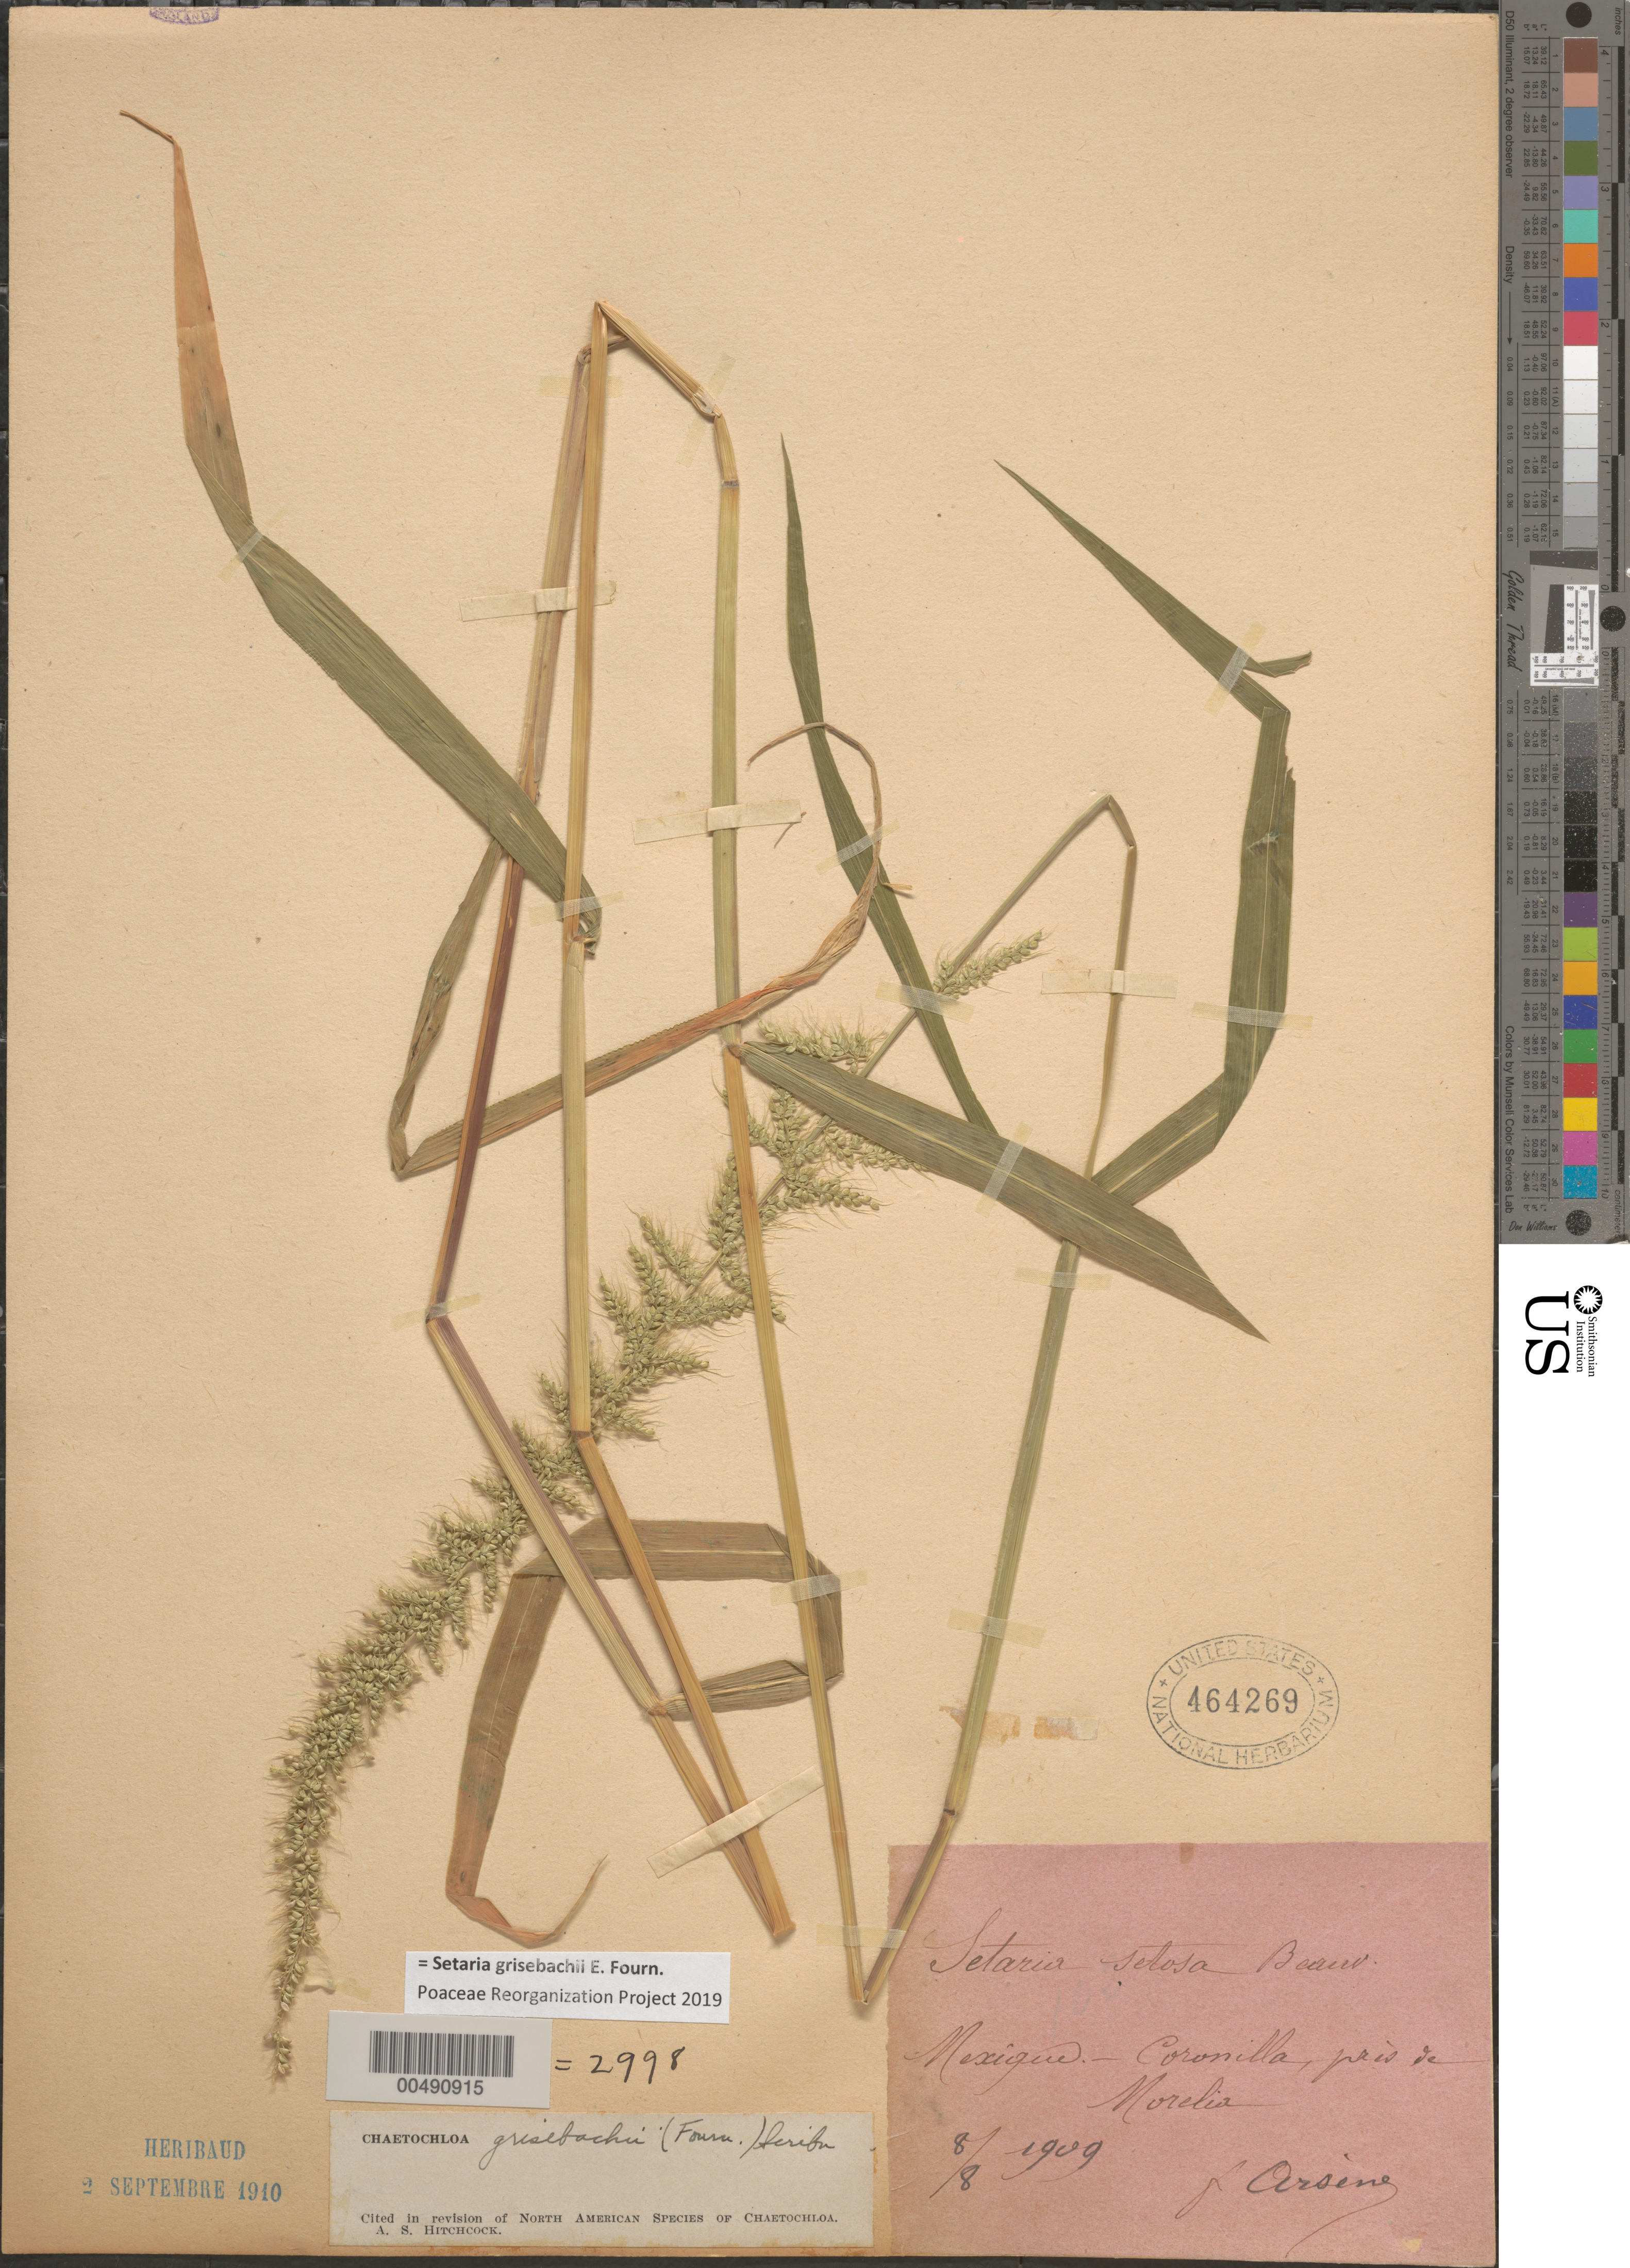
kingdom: Plantae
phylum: Tracheophyta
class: Liliopsida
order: Poales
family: Poaceae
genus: Setaria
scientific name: Setaria grisebachii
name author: E. Fourn.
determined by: Poaceae Reorganization Project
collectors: Bro. G. Arsène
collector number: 2998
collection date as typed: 8 Aug 1909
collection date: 1909-08-08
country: Mexico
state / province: Michoacán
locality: Coronilla, près de Morelia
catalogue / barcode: US 464269